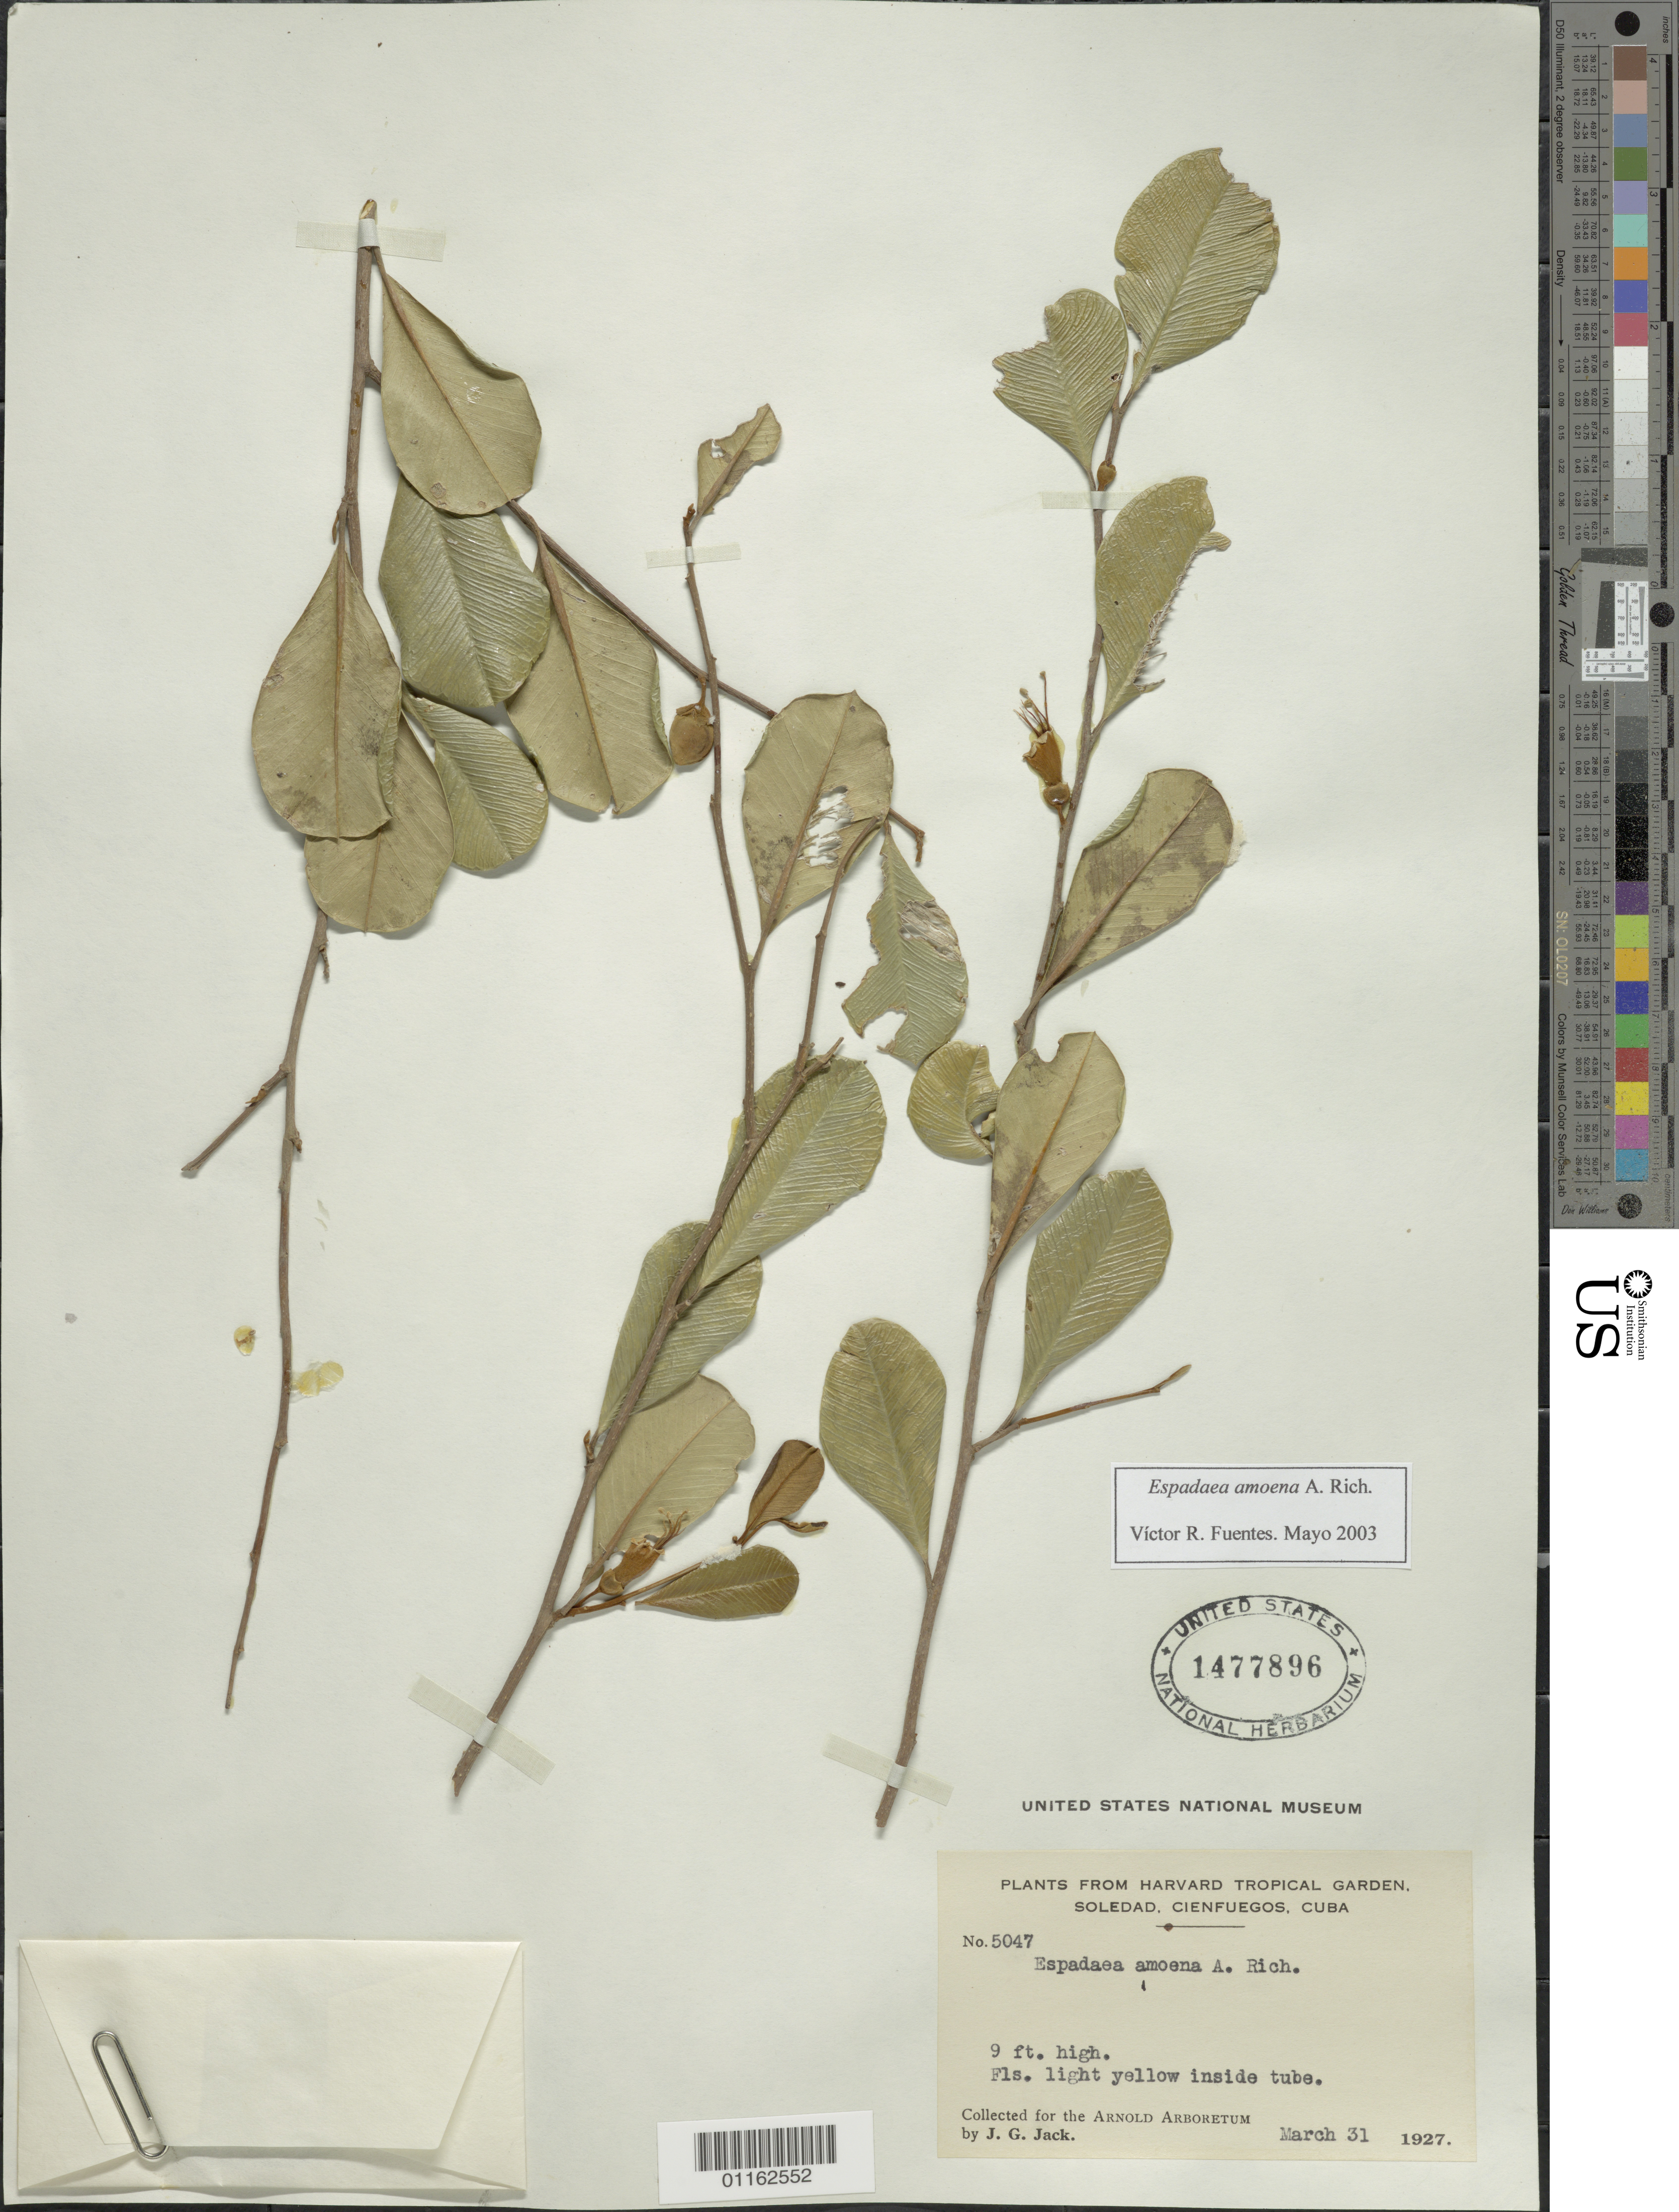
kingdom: Plantae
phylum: Tracheophyta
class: Magnoliopsida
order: Solanales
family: Solanaceae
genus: Espadaea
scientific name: Espadaea amoena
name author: A. Rich.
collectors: J. G. Jack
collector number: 5047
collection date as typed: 31 Mar 1927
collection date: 1927-03-31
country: Cuba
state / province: Cienfuegos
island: Cuba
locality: Soledad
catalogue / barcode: US 1477896